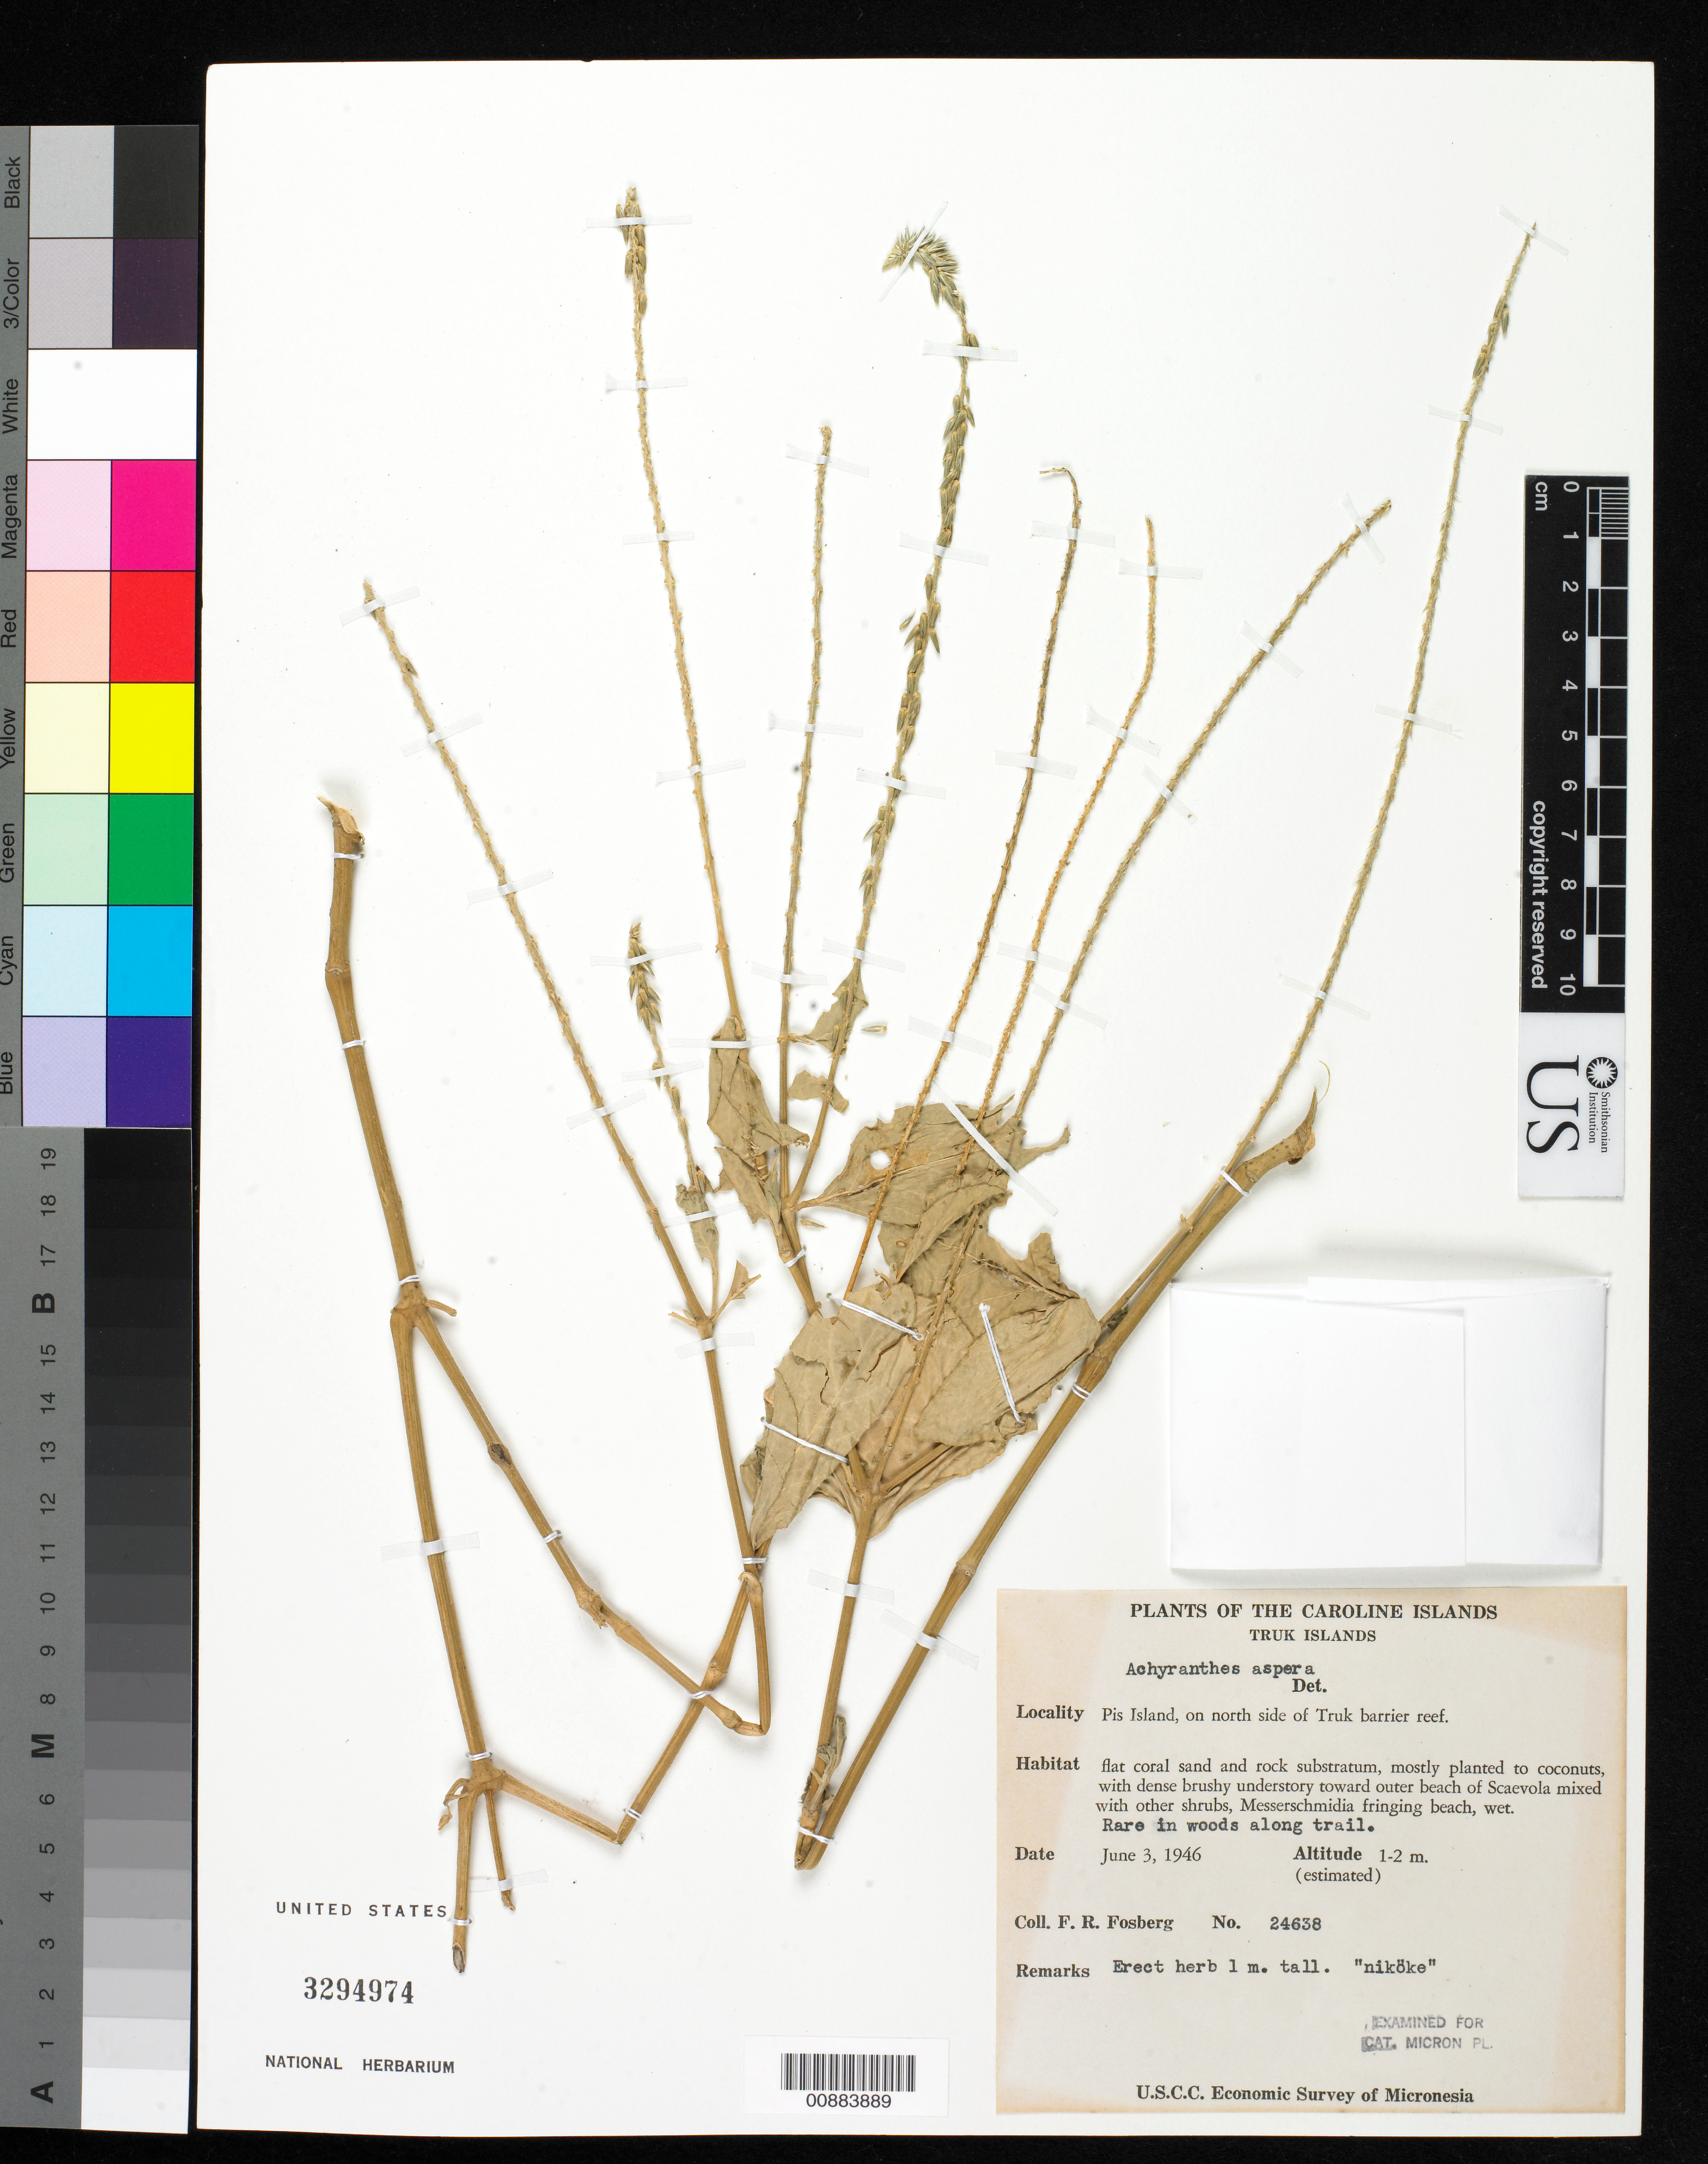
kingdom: Plantae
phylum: Tracheophyta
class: Magnoliopsida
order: Caryophyllales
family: Amaranthaceae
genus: Achyranthes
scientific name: Achyranthes aspera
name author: L.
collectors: F. R. Fosberg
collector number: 24638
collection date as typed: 03 Jun 1946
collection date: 1946-06-03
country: Micronesia, Federated States of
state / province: Truk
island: Losap Atoll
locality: Pis Islet, on north side of Truk barrier reef.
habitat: flat coral sand and rock substratum, with dense brushy understory toward outer beach. Rare in woods along trail.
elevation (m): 1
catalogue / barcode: US 3294974